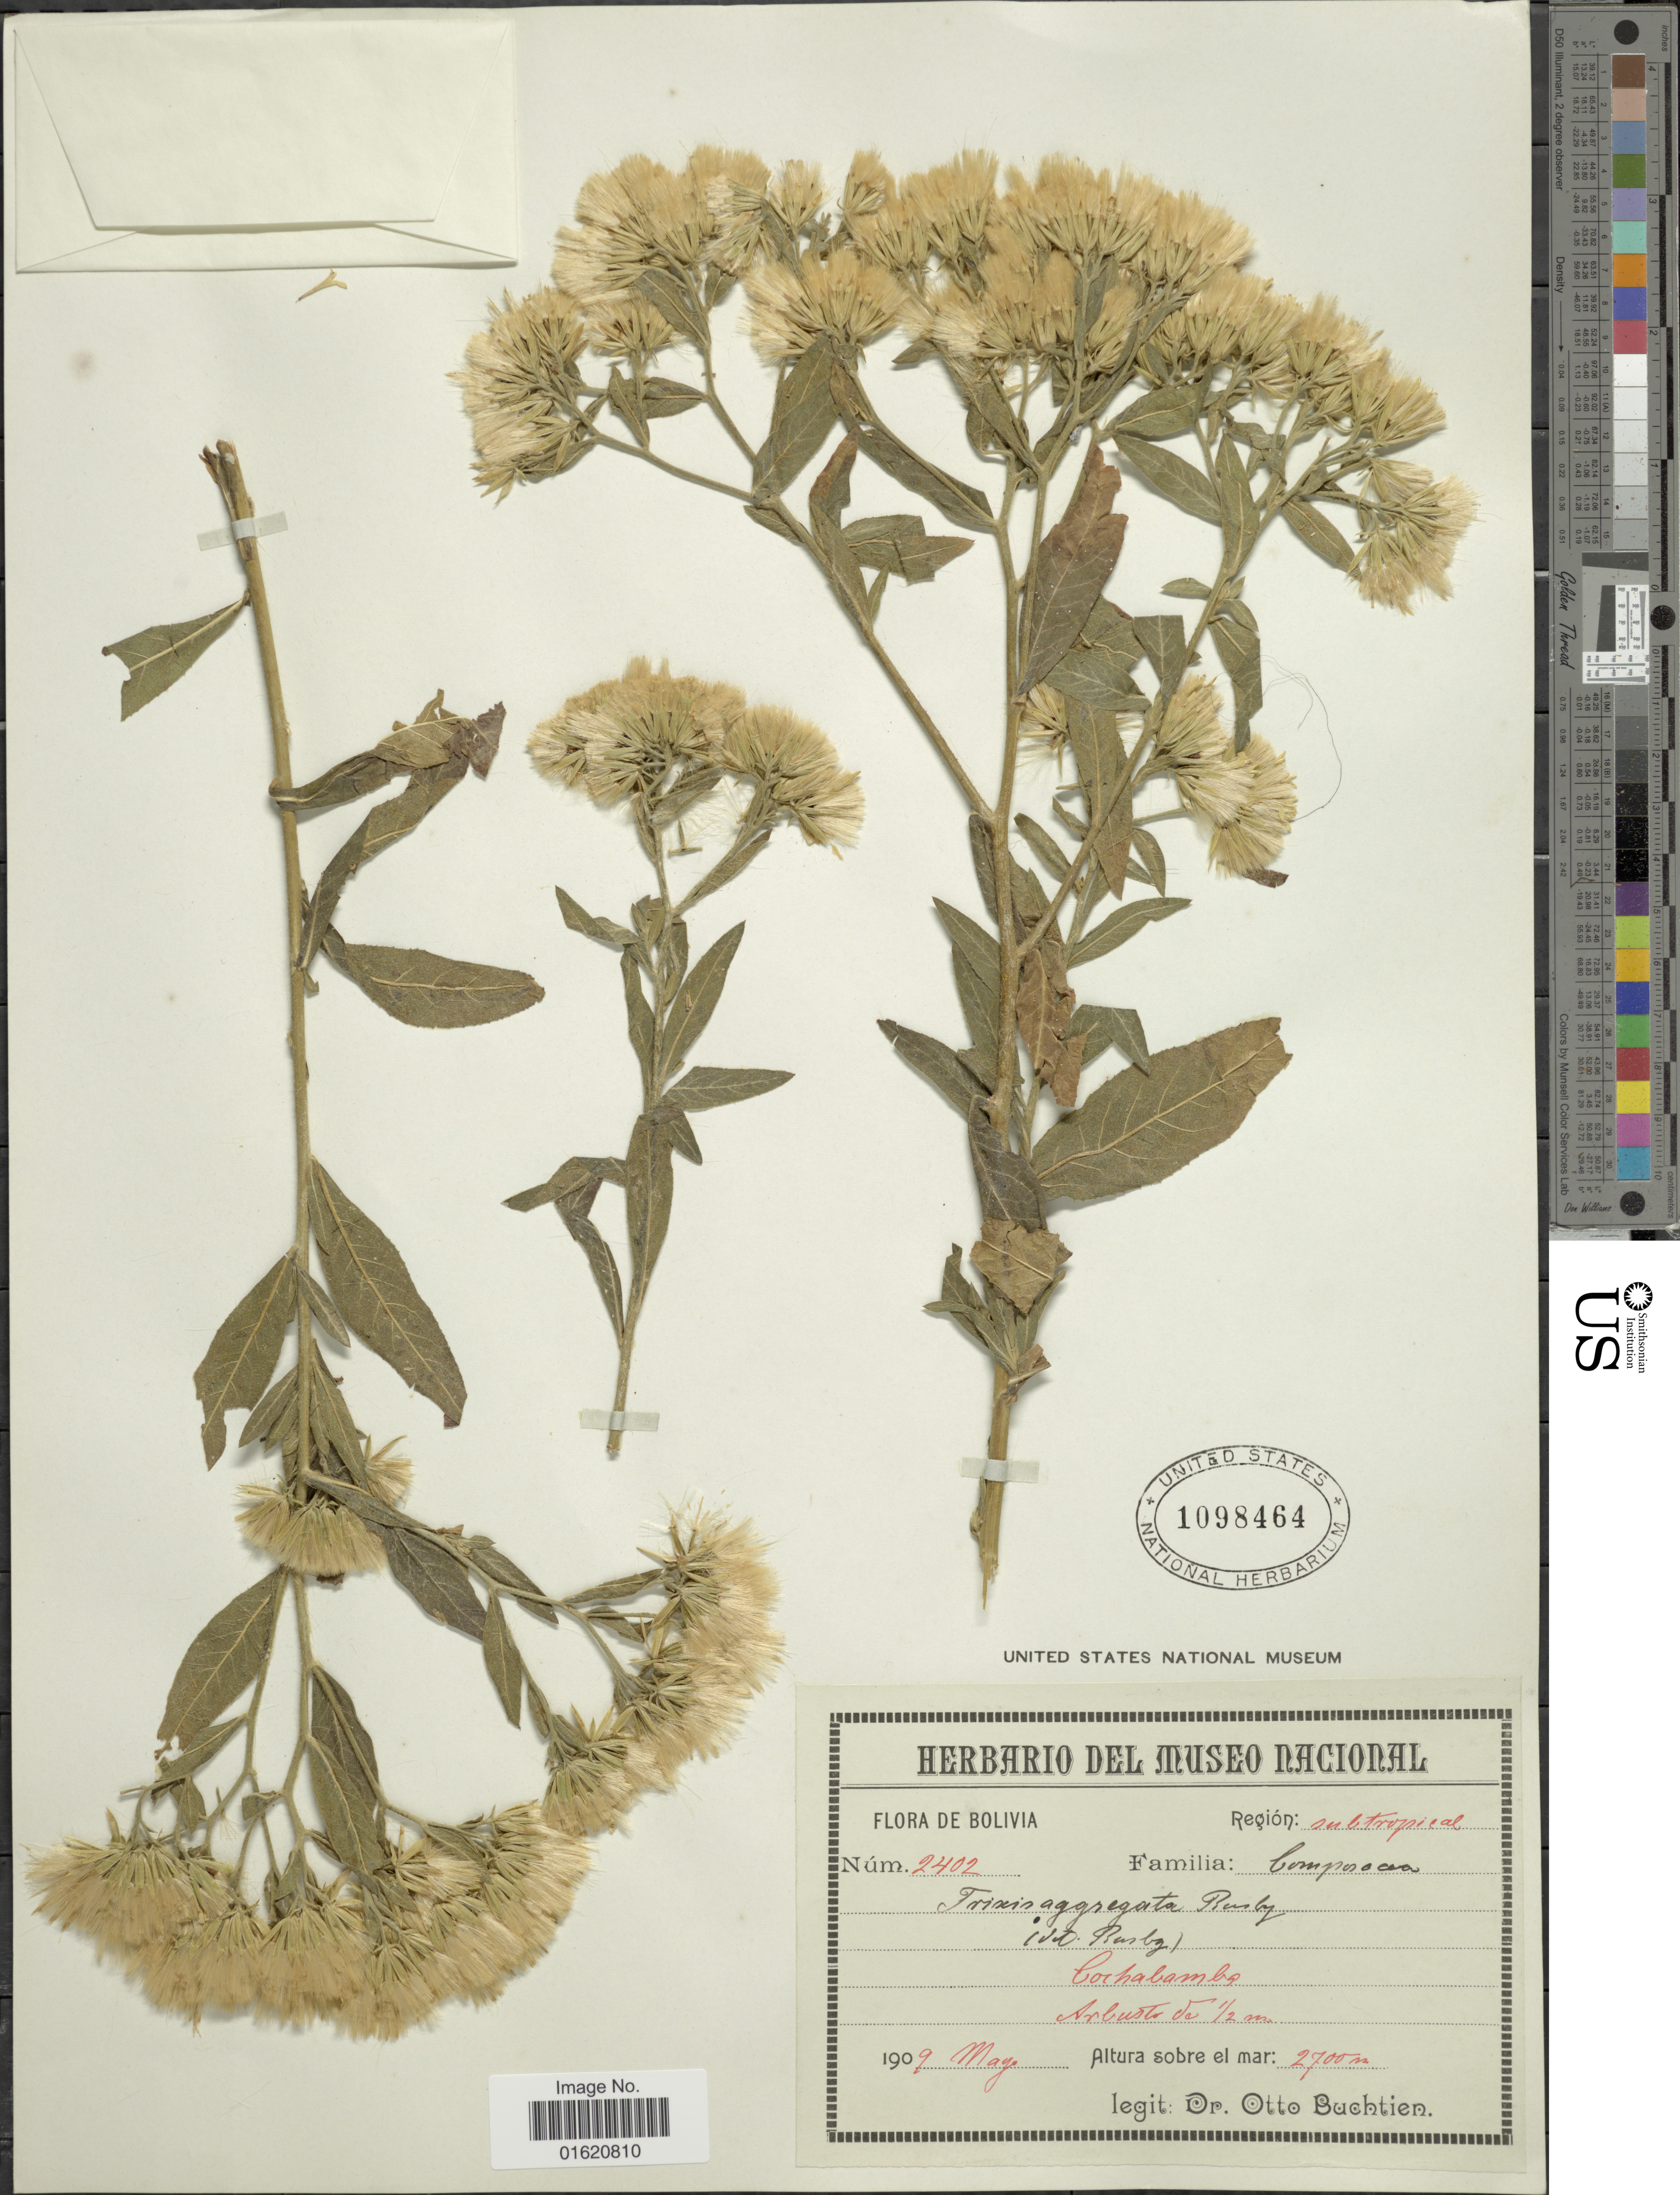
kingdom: Plantae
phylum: Tracheophyta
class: Magnoliopsida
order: Asterales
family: Asteraceae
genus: Trixis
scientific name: Trixis aggregata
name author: Rusby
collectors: O. Buchtien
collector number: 2402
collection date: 1909-05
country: Bolivia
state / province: Cochabamba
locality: Región: subrtopical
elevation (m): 2700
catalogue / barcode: US 1098464